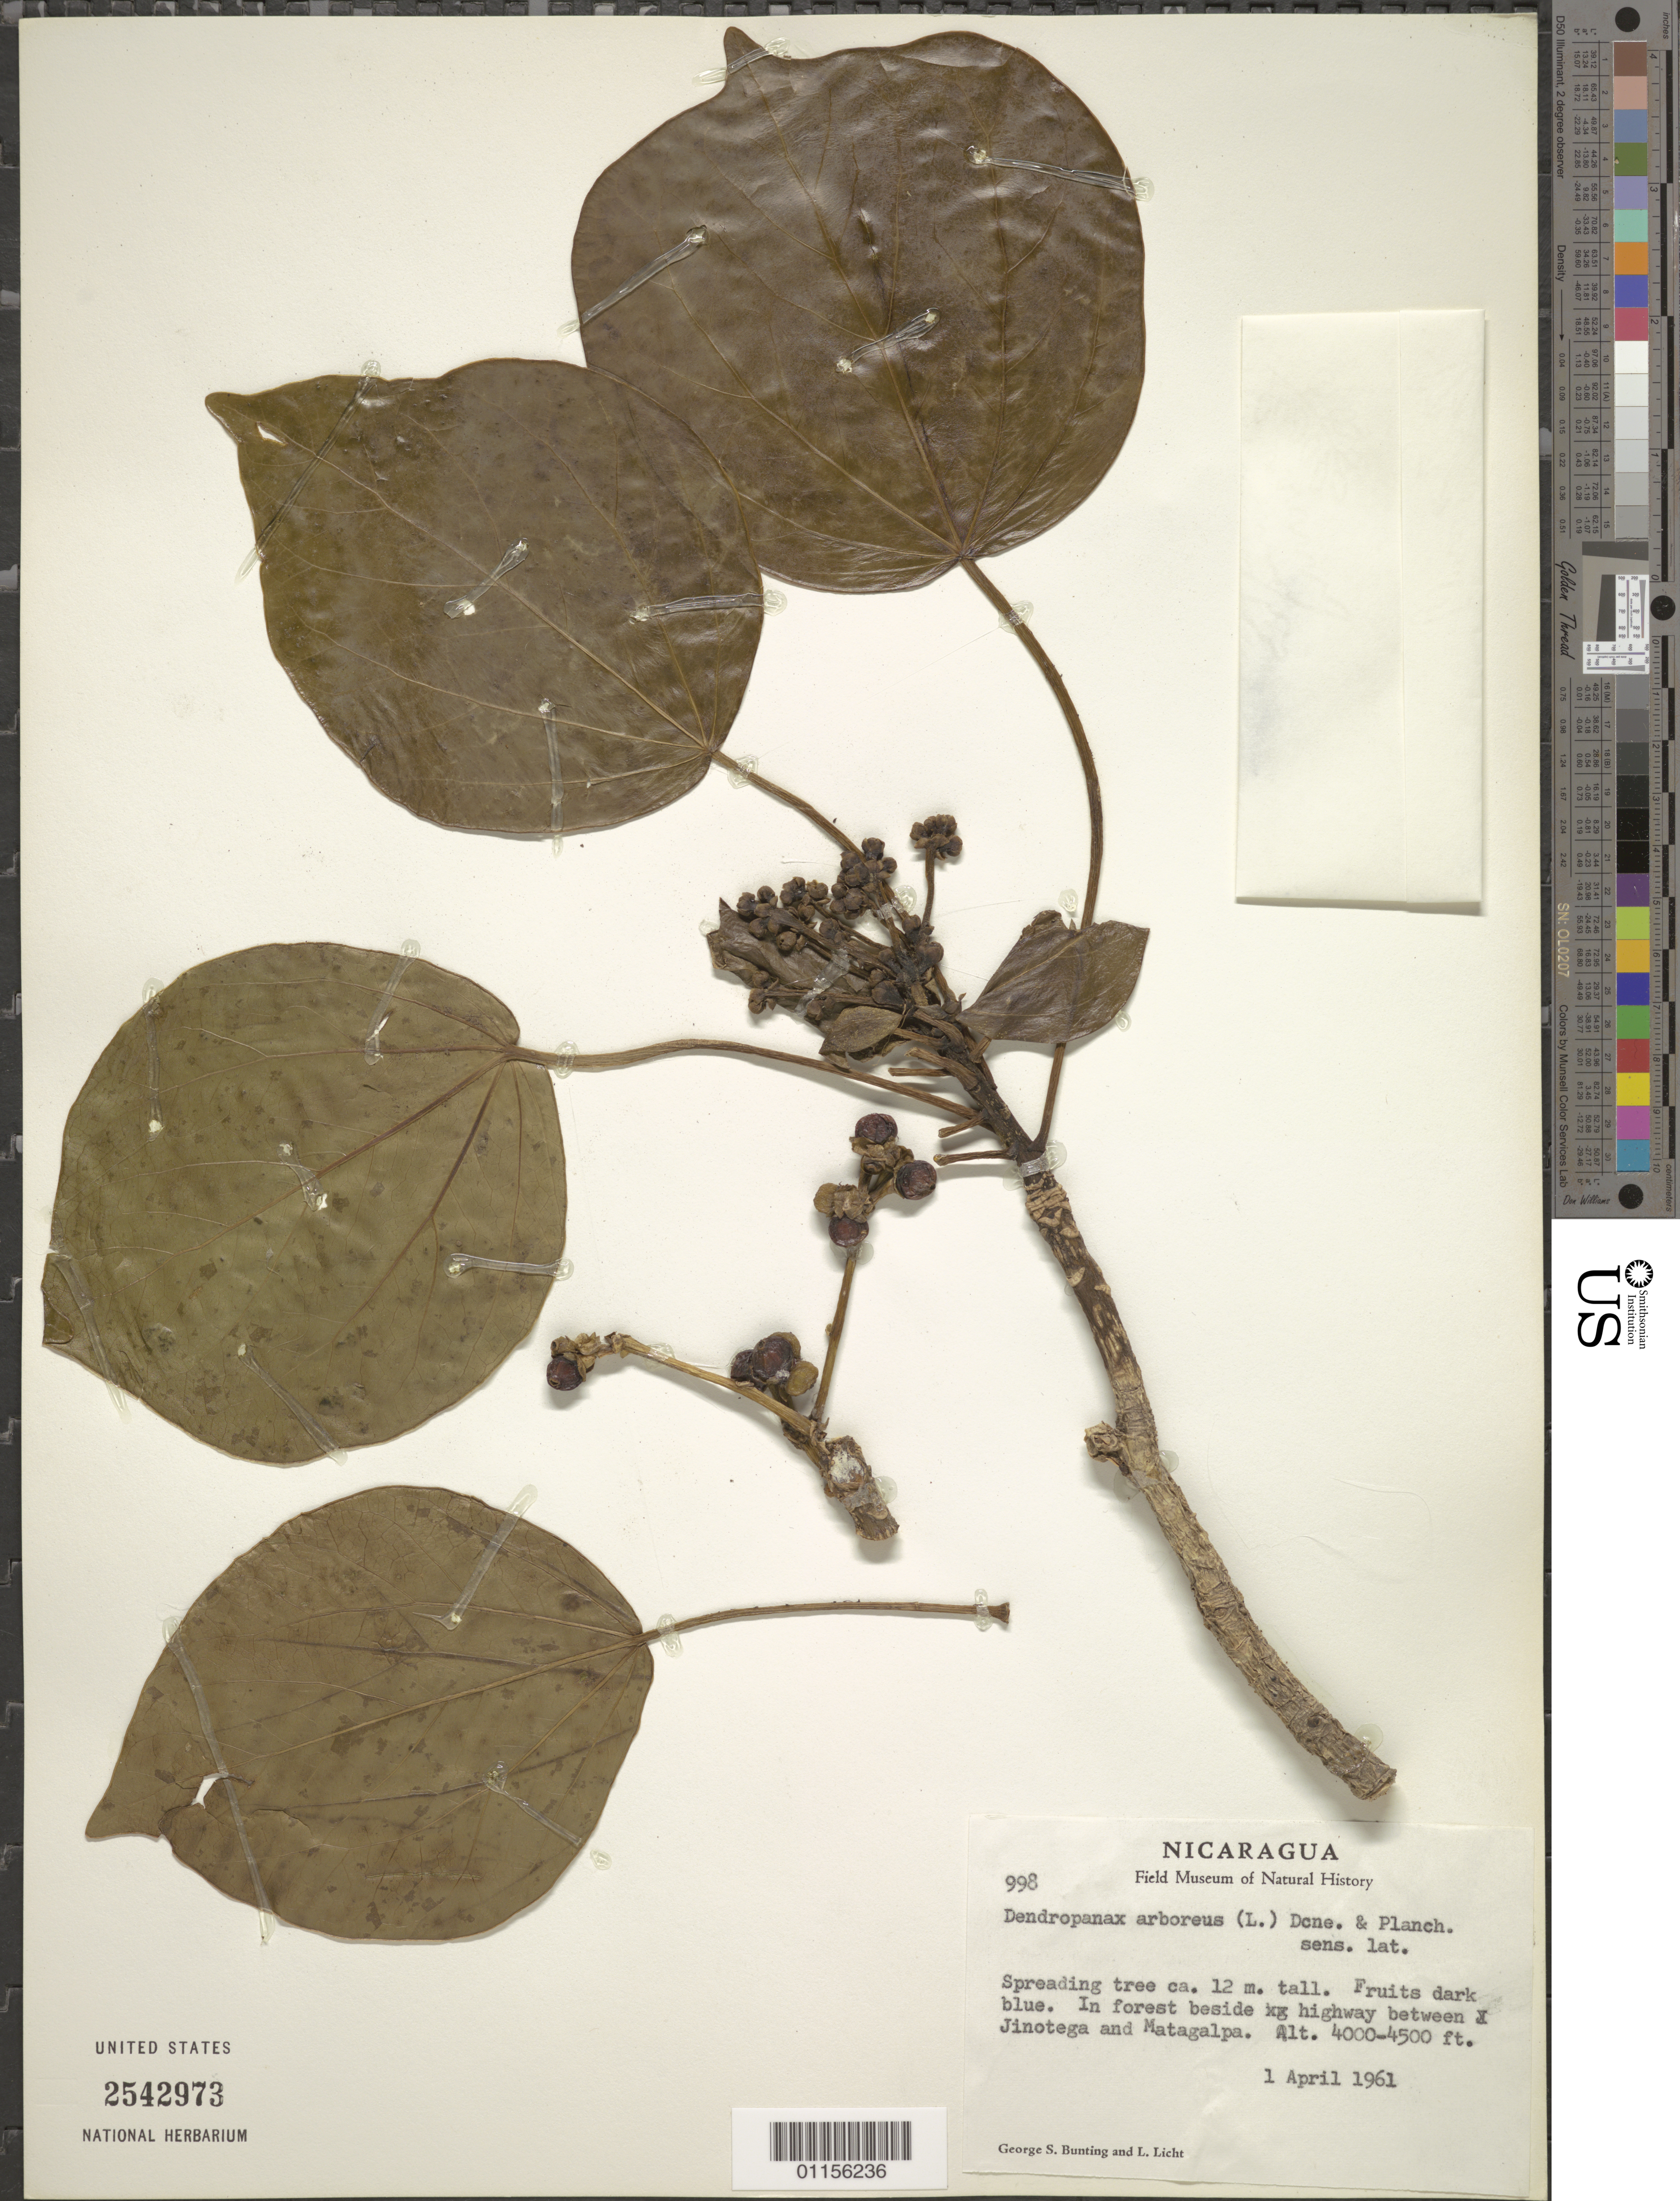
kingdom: Plantae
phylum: Tracheophyta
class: Magnoliopsida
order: Apiales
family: Araliaceae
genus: Dendropanax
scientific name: Dendropanax arboreus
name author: (L.) Decne. & Planch.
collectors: G. S. Bunting & L. Licht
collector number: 998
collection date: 1961-04-01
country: Nicaragua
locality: Hwy between Jinotega and Matagalpa.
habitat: Spreading tree, in forest beside Hwy.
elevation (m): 1219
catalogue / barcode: US 2542973